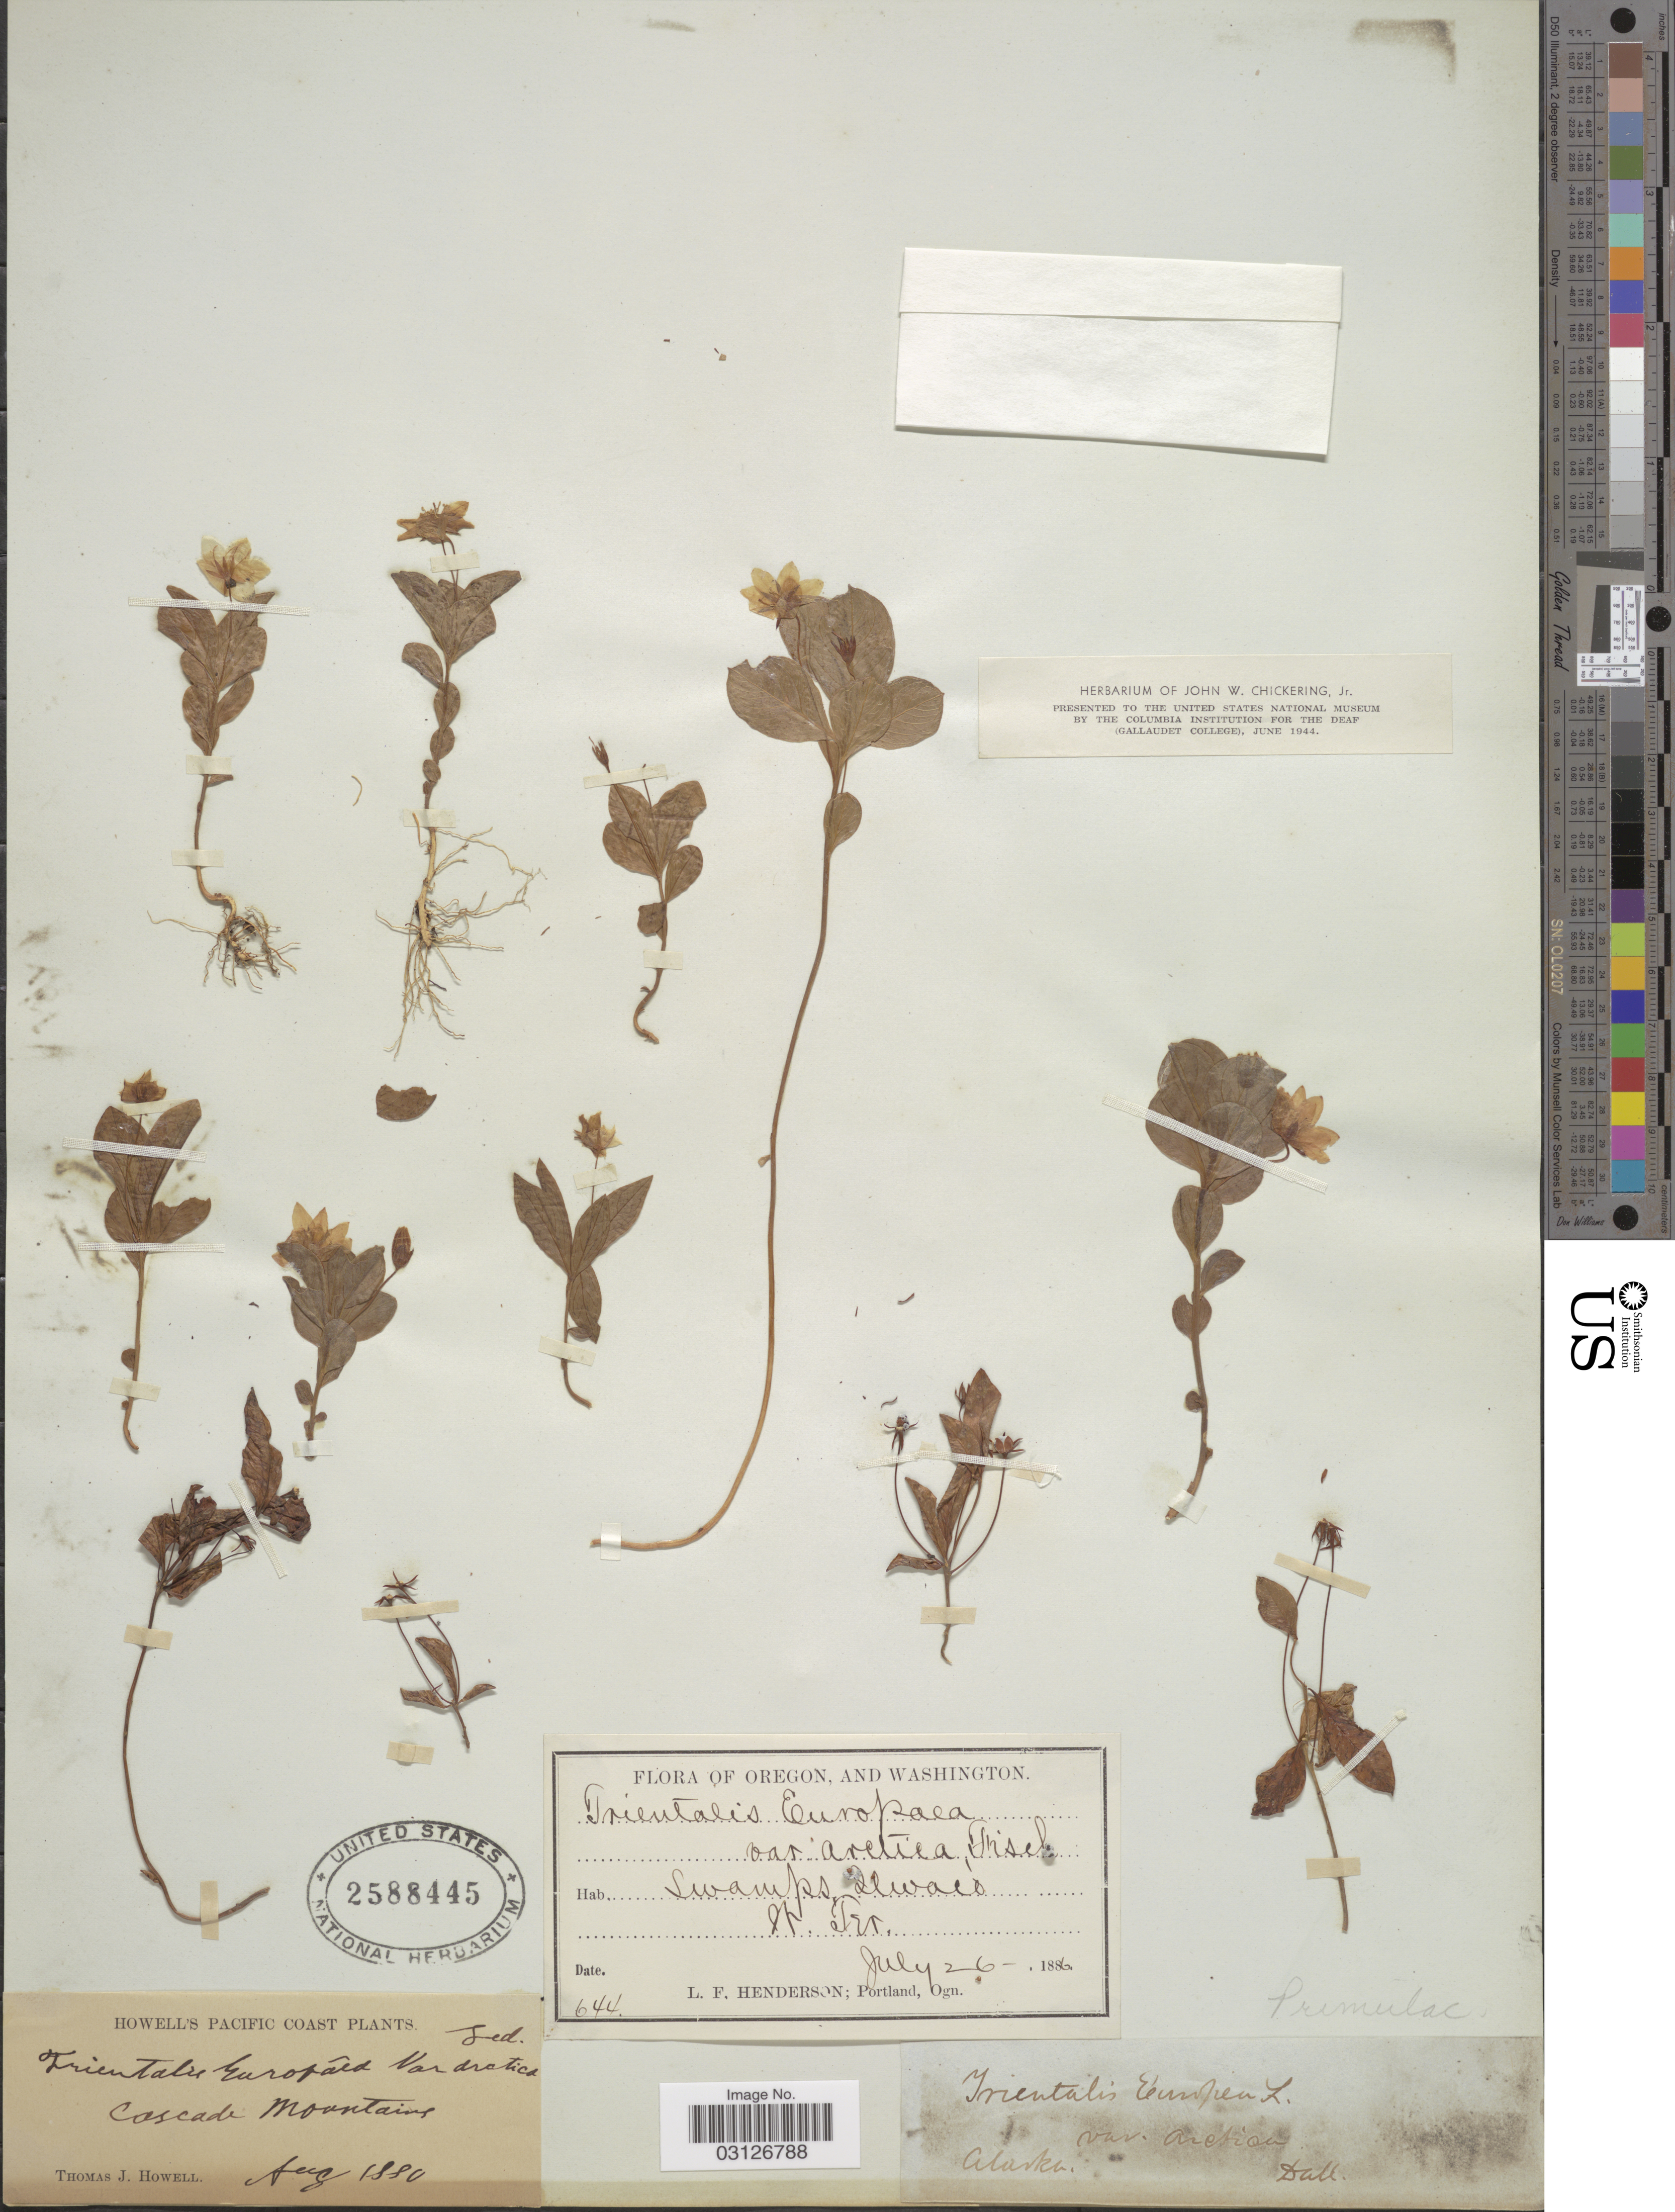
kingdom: Plantae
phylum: Tracheophyta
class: Magnoliopsida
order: Ericales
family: Primulaceae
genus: Trientalis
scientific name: Trientalis europaea subsp. arctica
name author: (Fisch. ex Hook.) Hultén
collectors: -. Dall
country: United States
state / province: Alaska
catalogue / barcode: US 2588445-3